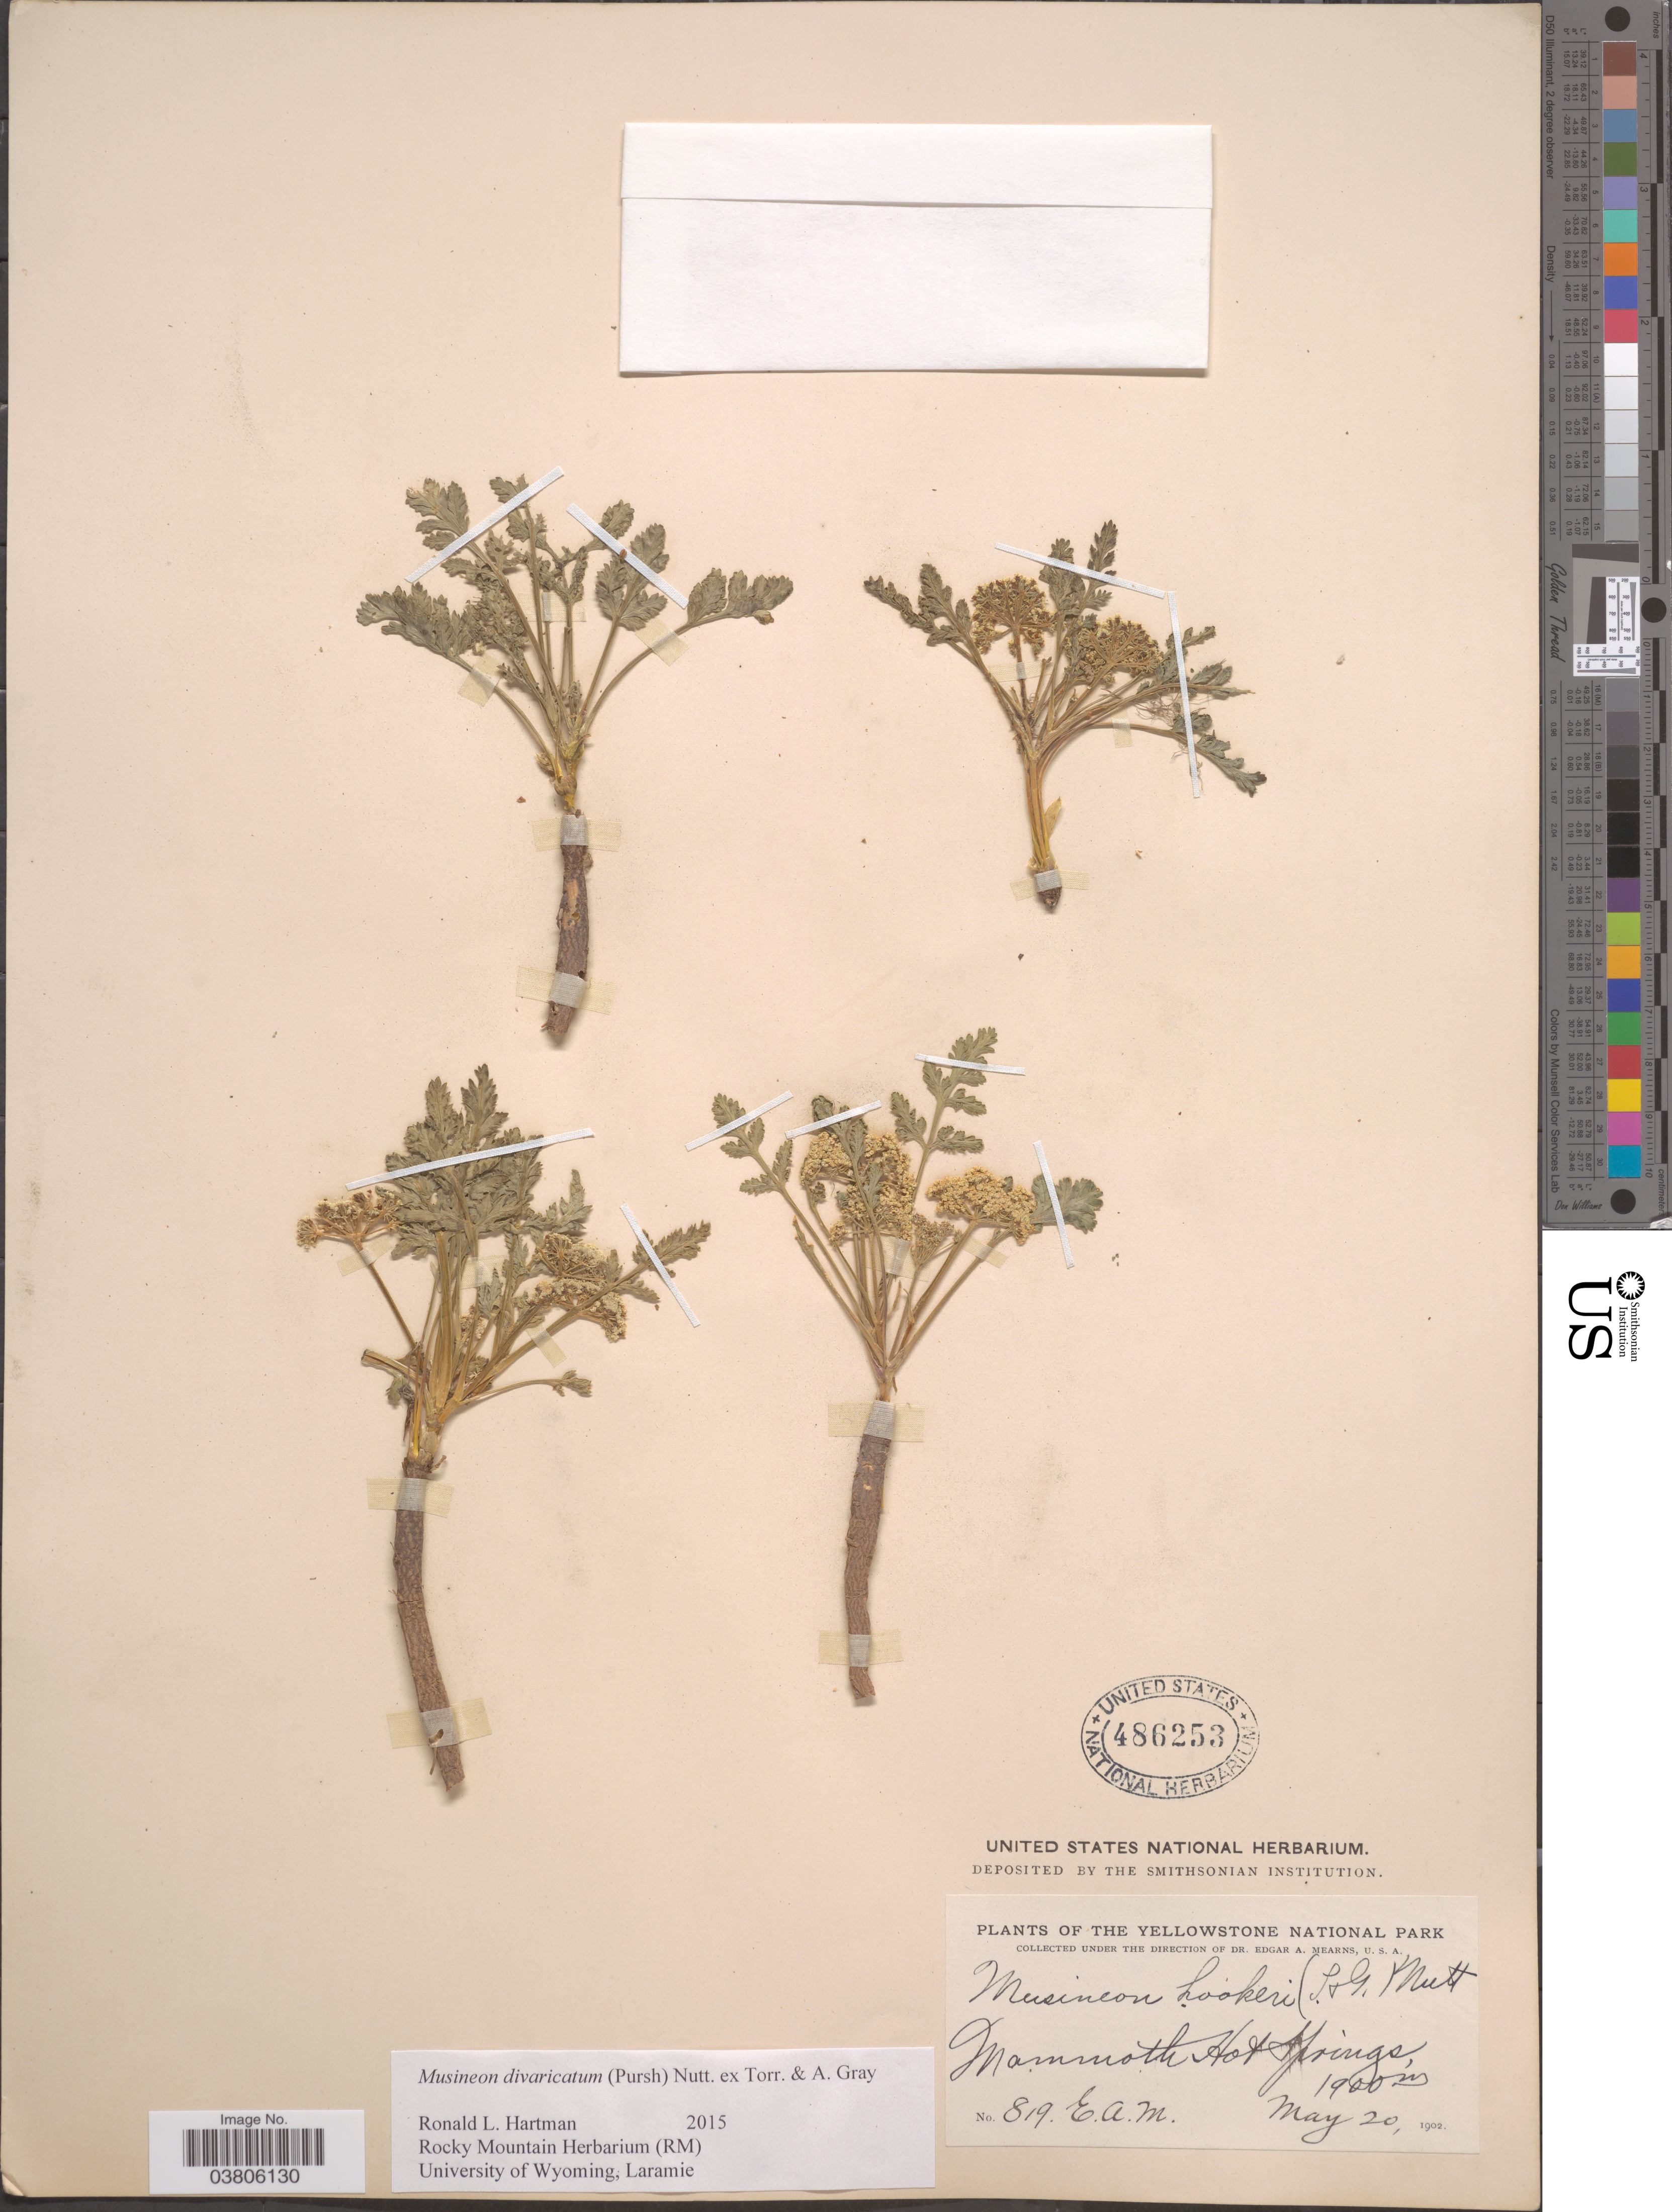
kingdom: Plantae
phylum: Tracheophyta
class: Magnoliopsida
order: Apiales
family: Apiaceae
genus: Musineon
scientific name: Musineon divaricatum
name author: (Pursh) Nutt.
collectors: E. A. Mearns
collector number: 819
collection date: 1902-05-20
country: United States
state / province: Wyoming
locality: Yellowstone National Park. Mammoth Hot Springs.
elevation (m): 1900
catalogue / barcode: US 486253